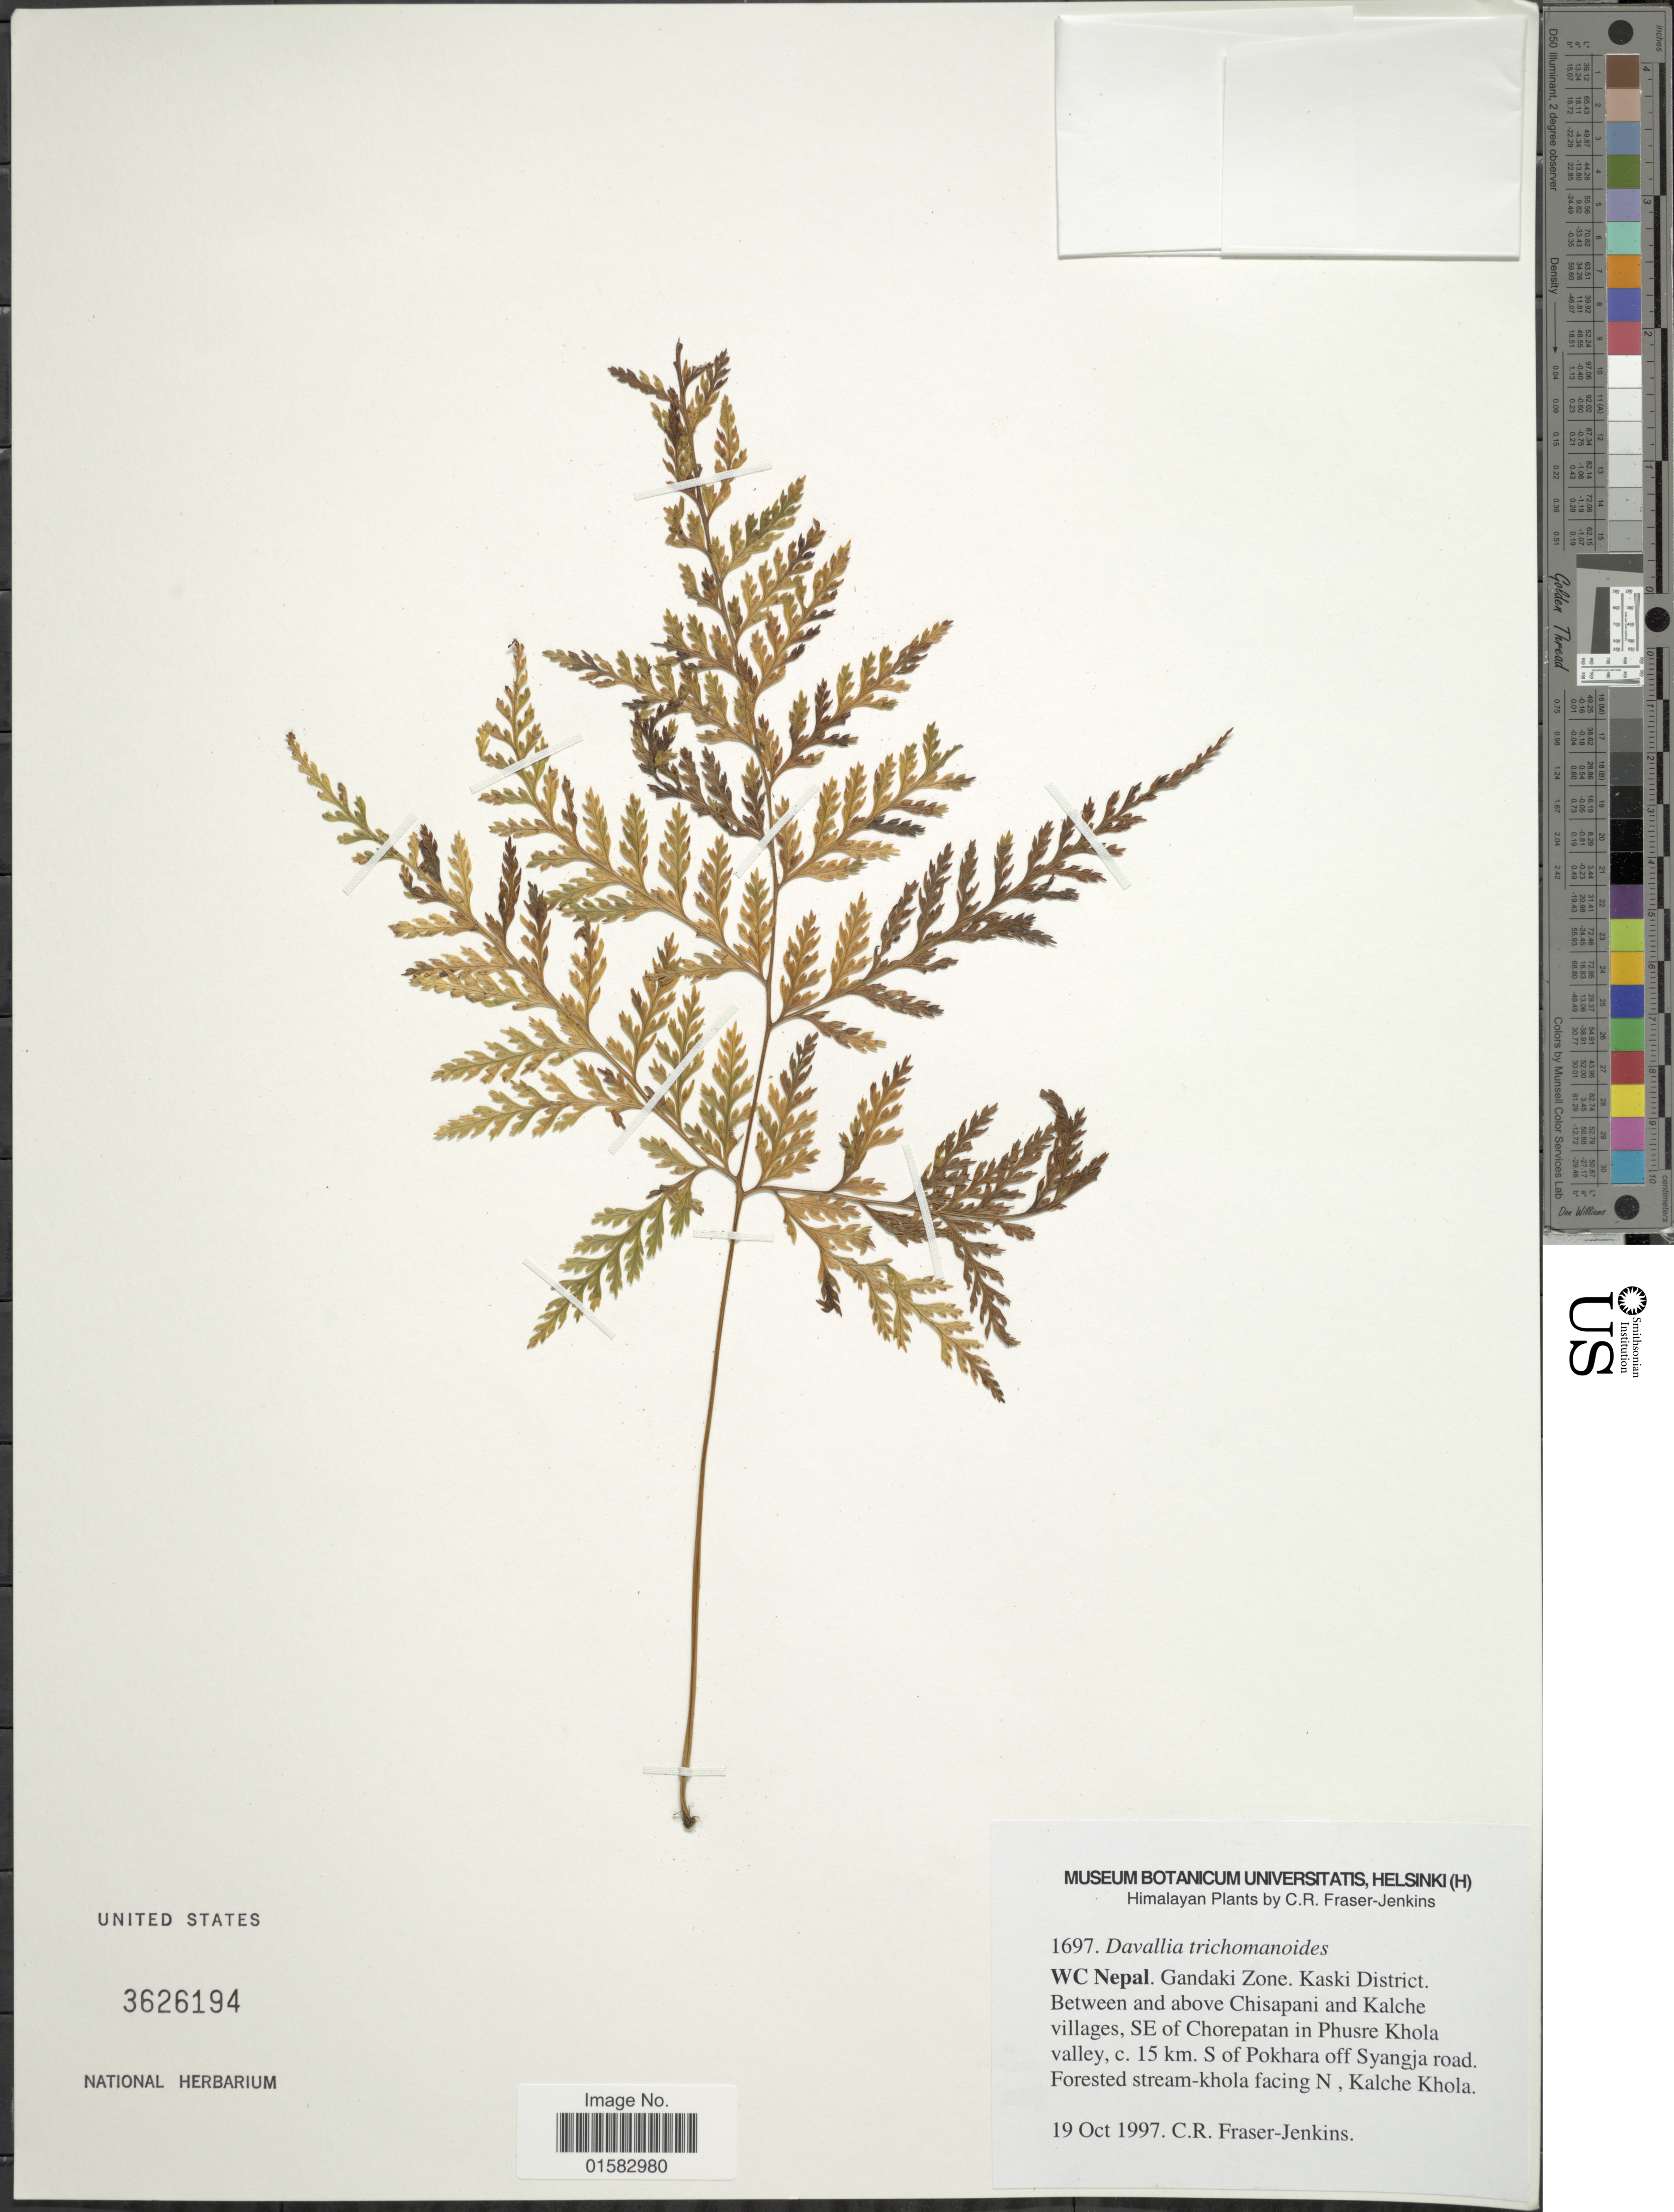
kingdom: Plantae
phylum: Tracheophyta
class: Polypodiopsida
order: Polypodiales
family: Davalliaceae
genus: Davallia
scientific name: Davallia trichomanoides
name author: Blume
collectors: C. R. Fraser-Jenkins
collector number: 1697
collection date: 1997-10-19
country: Nepal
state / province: Gandaki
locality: WC Nepal, Gandaki Zone, Kaski District, Between and above Chisapan and Kalche villages, SE of Chorepatan in Phusre Khola valley, c. 15 km S of Pokhara off Syangja road, Forested stream-khola facing N, Kalche Khola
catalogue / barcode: US 3626194